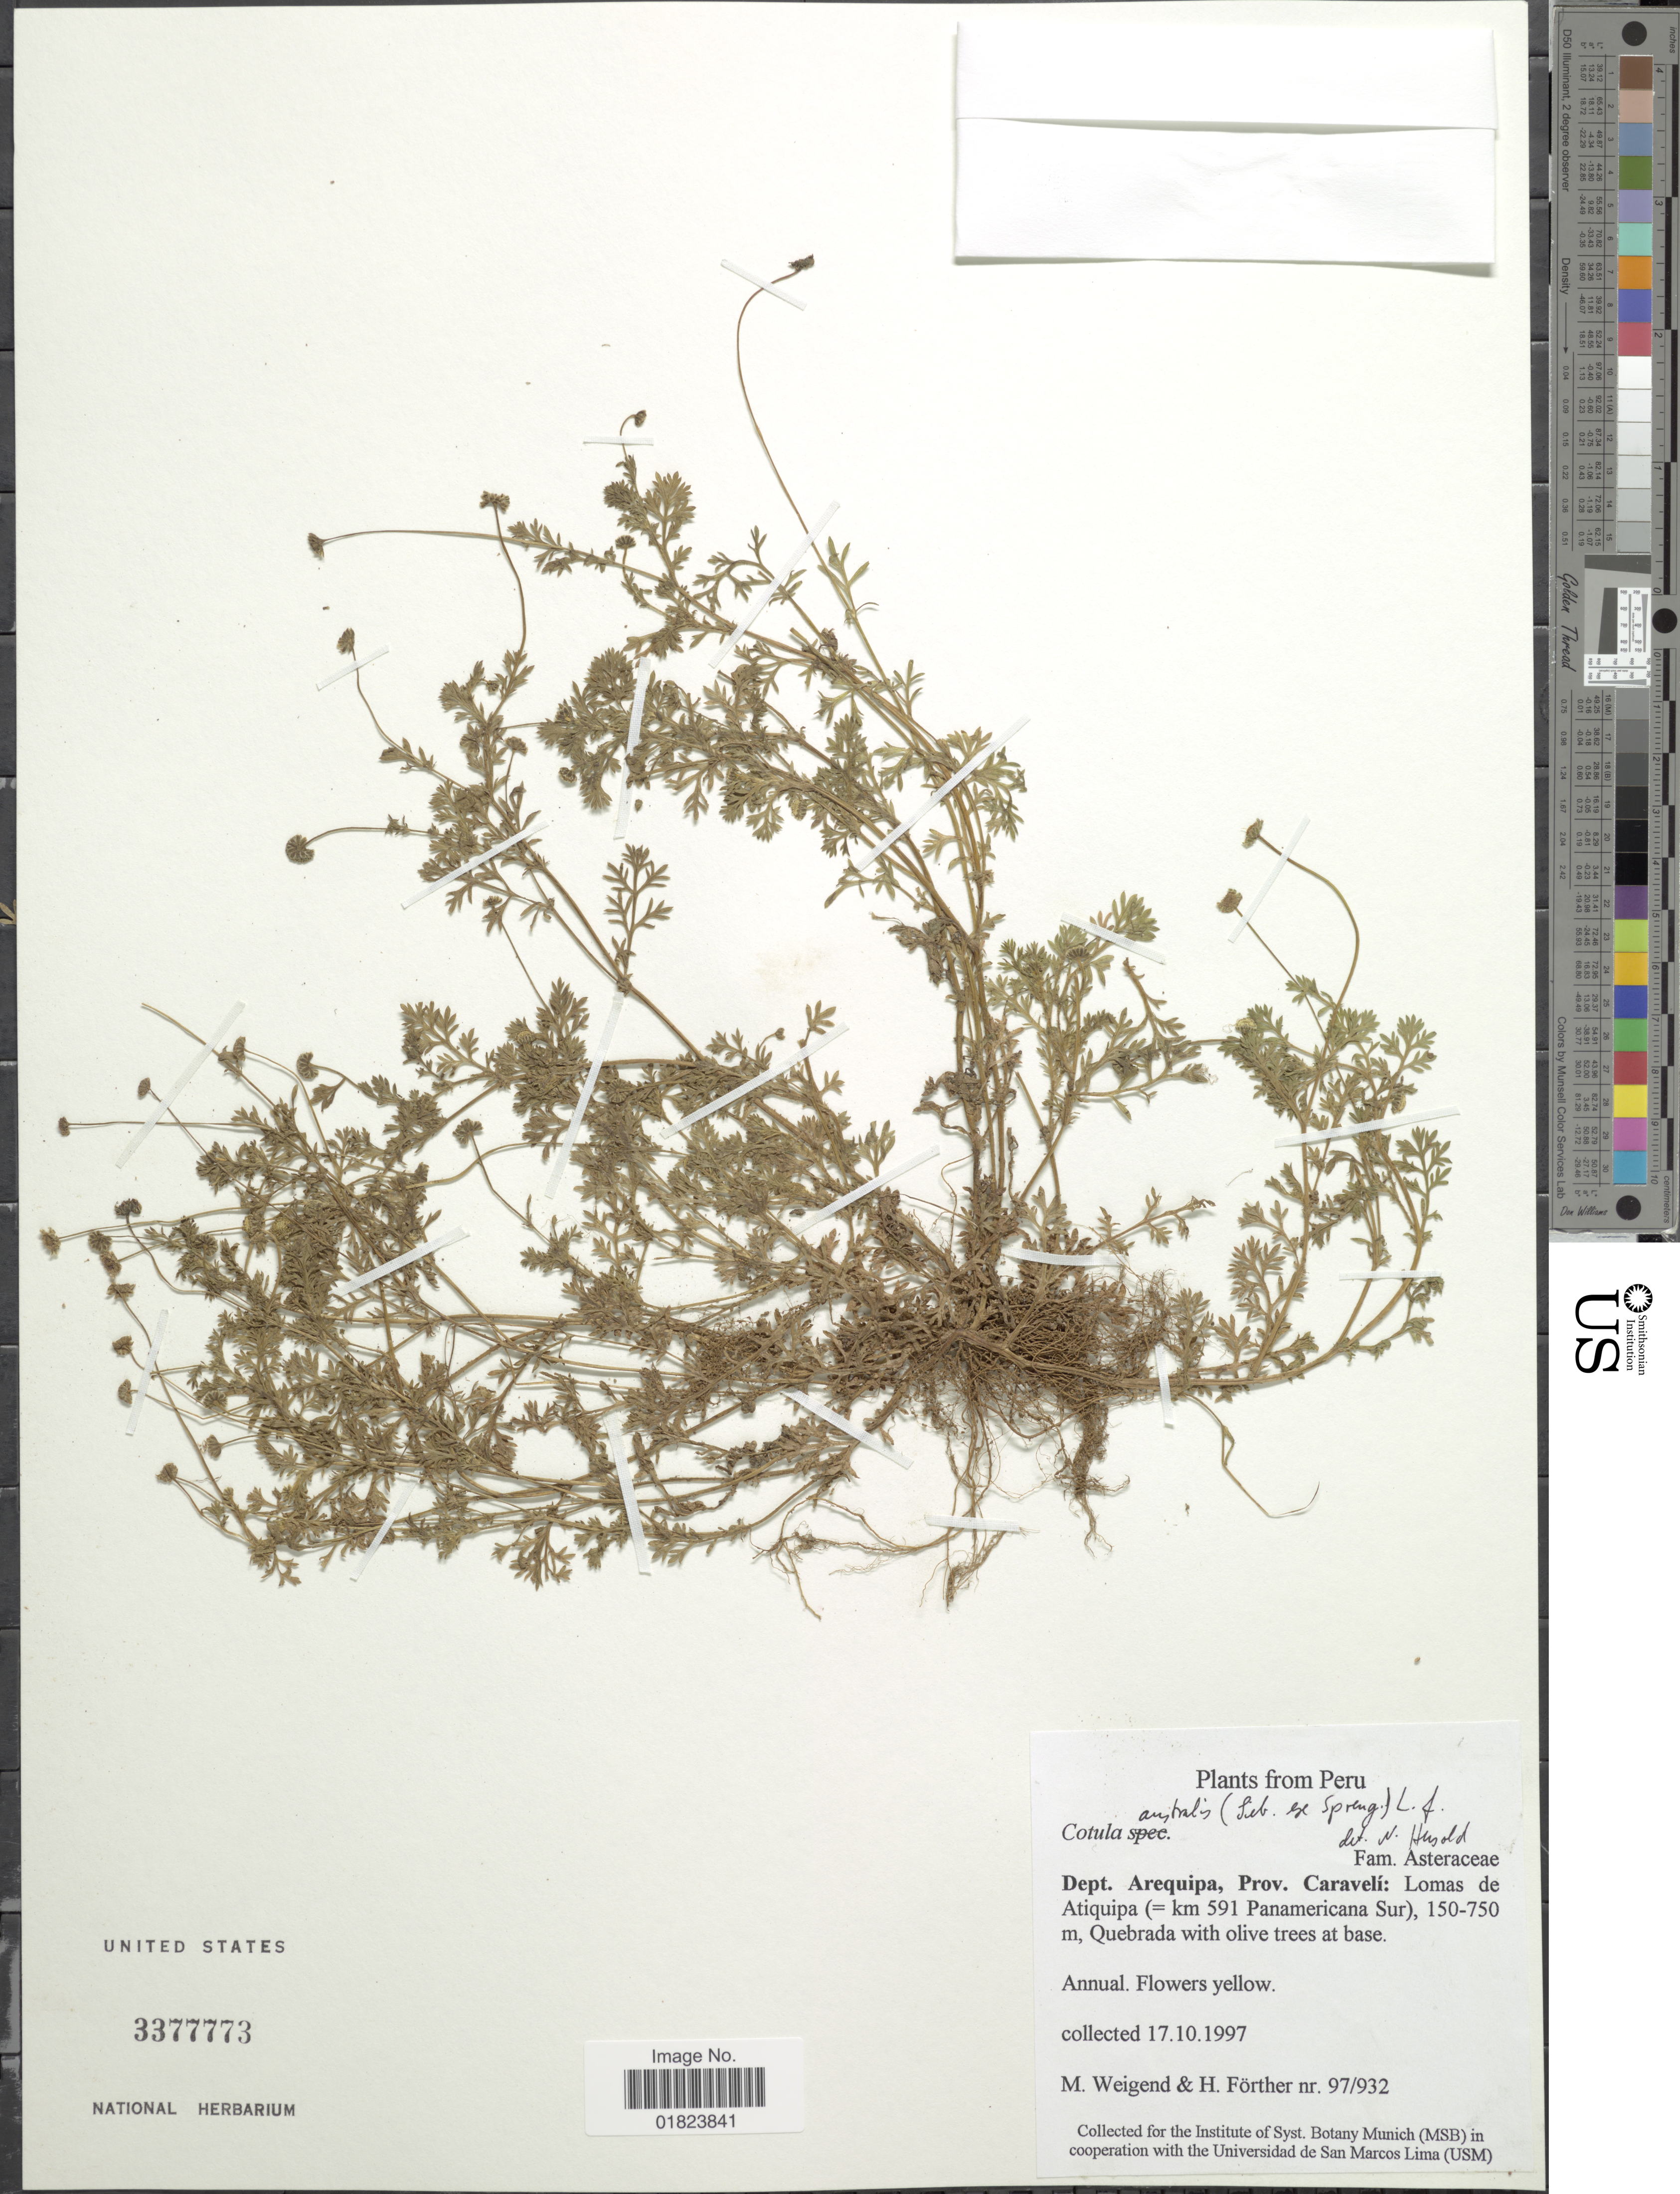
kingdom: Plantae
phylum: Tracheophyta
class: Magnoliopsida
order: Asterales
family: Asteraceae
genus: Cotula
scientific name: Cotula australis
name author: (Sieber ex Spreng.) Hook. f.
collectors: M. Weigend & H. Fôrther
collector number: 97/932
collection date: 1997-10-17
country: Peru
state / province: Arequipa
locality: Prov. Caravelí: Lomas de Atiquipa (= km 591 Panamerican Sur)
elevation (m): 150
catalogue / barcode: US 3377773